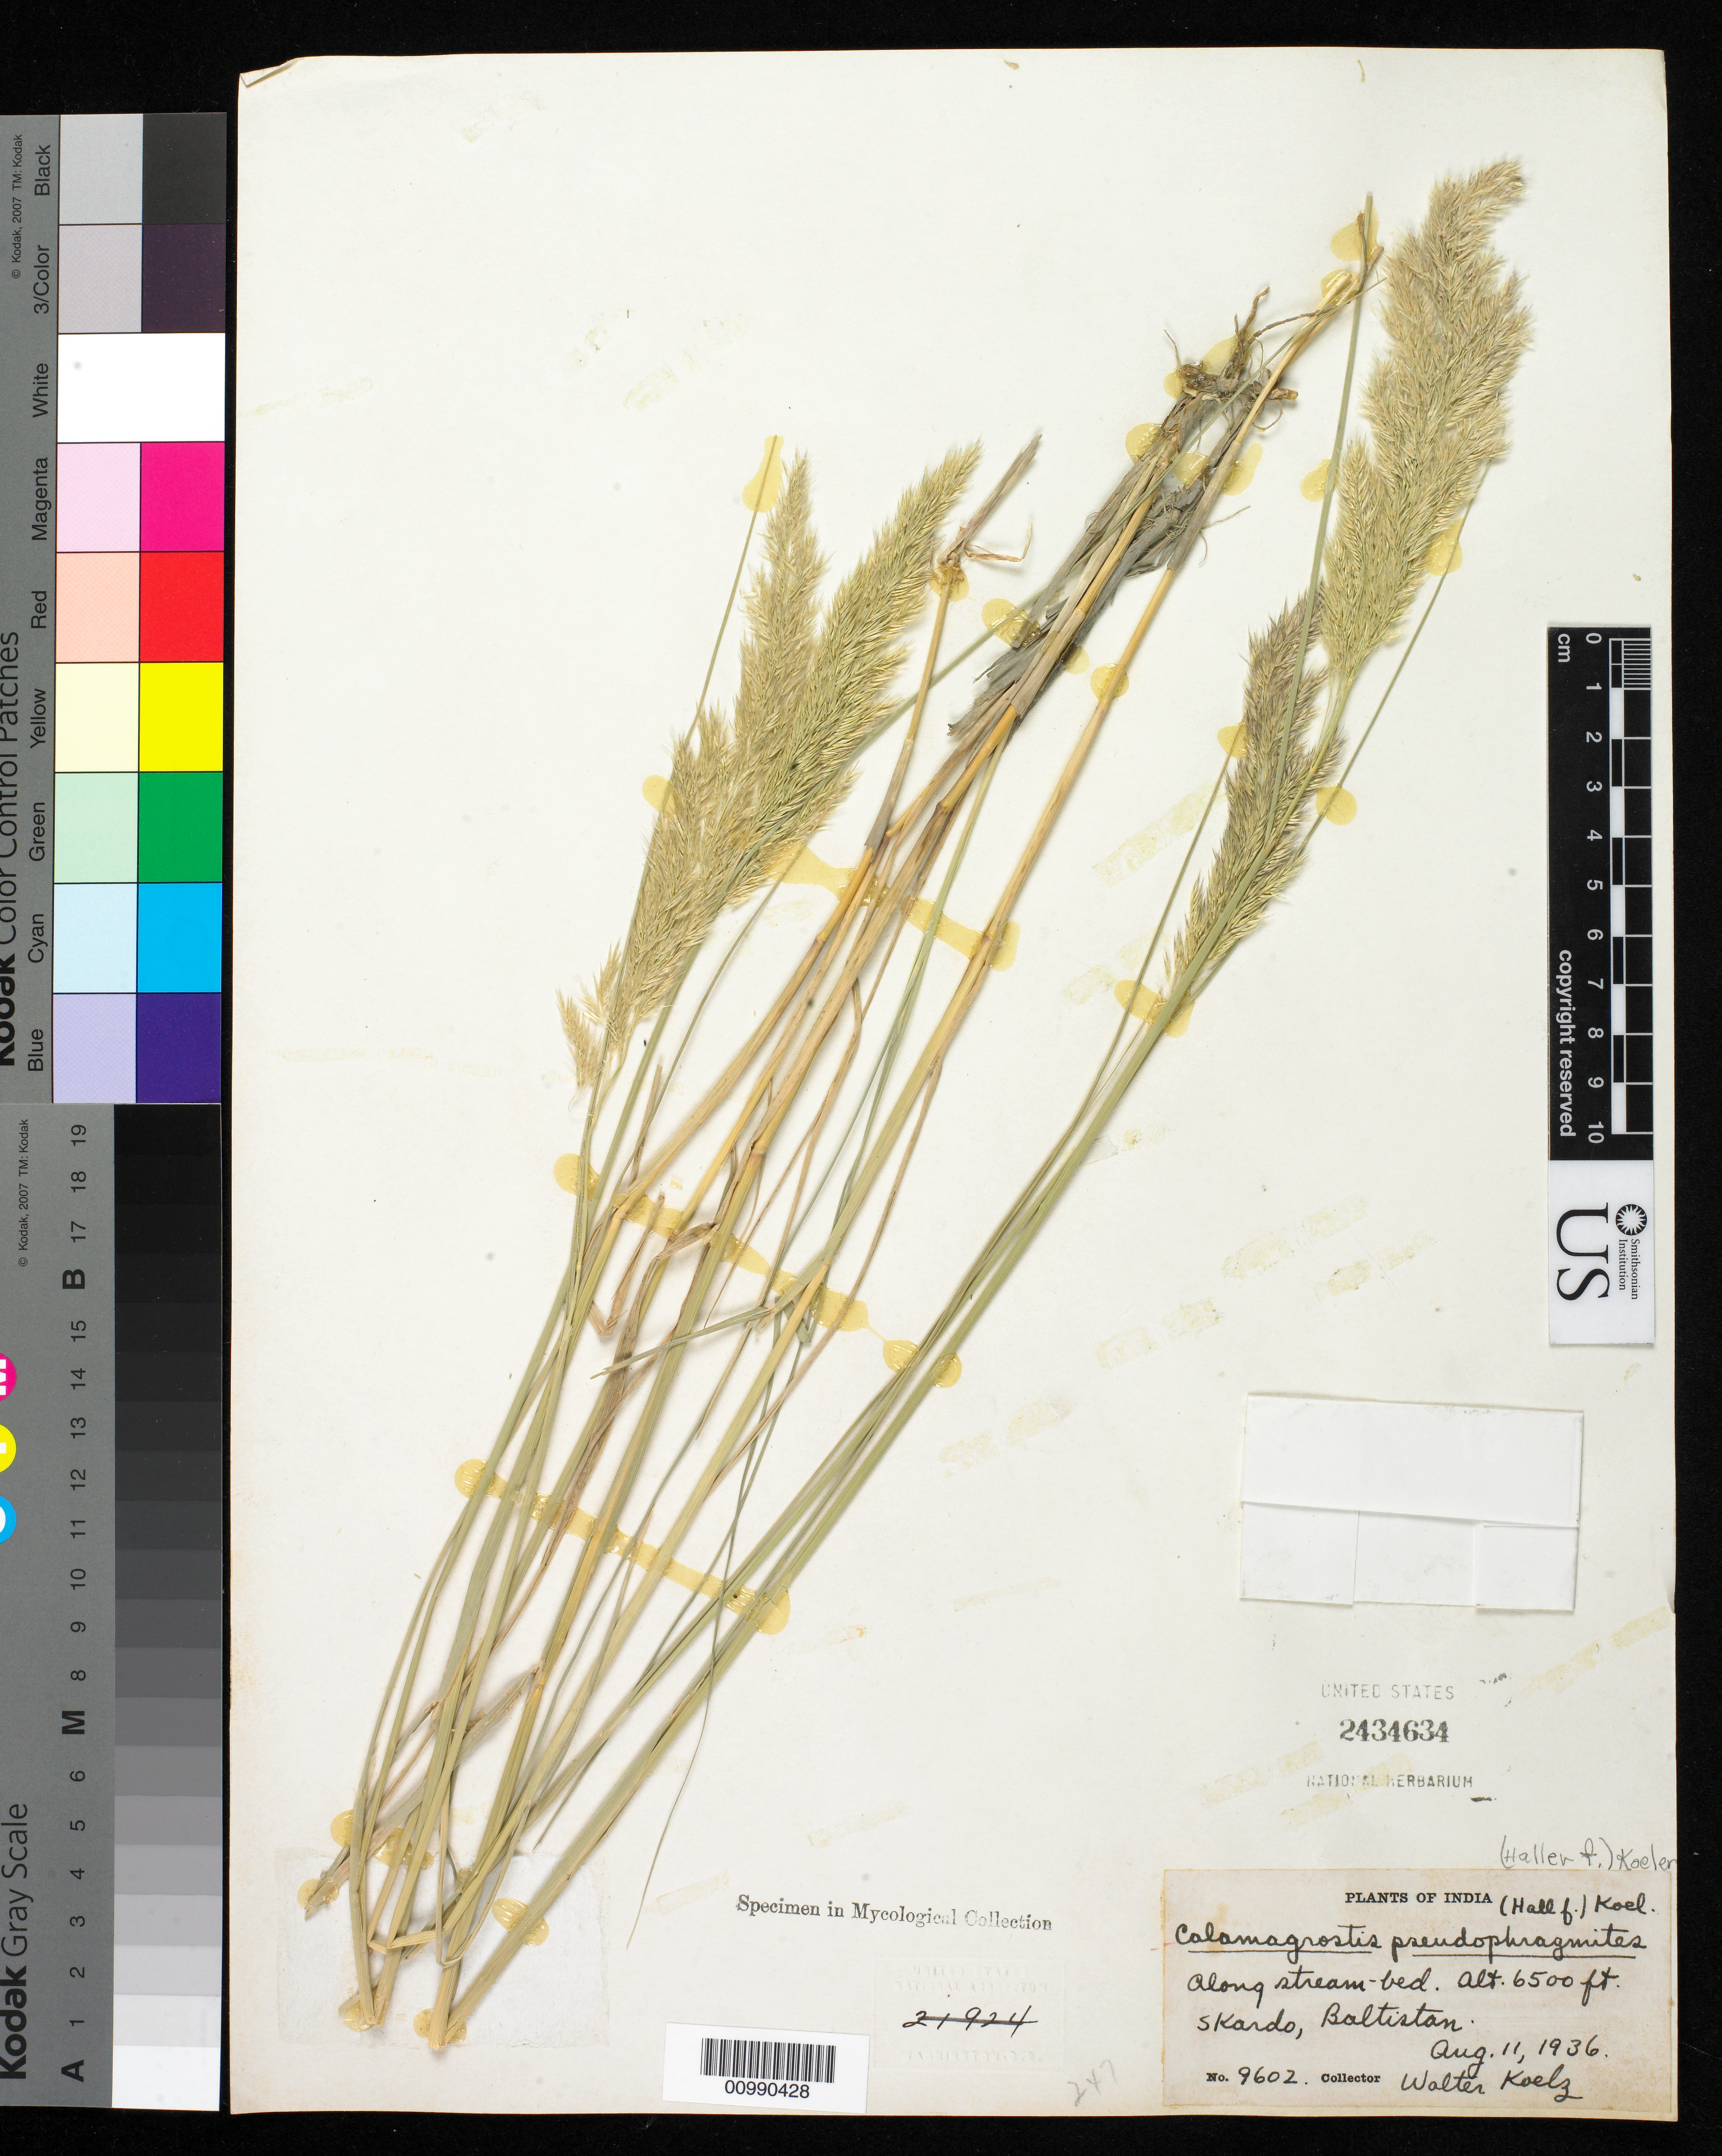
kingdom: Plantae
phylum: Tracheophyta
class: Liliopsida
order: Poales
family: Poaceae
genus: Calamagrostis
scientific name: Calamagrostis pseudophragmites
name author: (Haller f.) Koeler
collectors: W. N. Koelz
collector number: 9602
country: India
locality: Skardo, Baltistan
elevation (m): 1981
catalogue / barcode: US 2434634